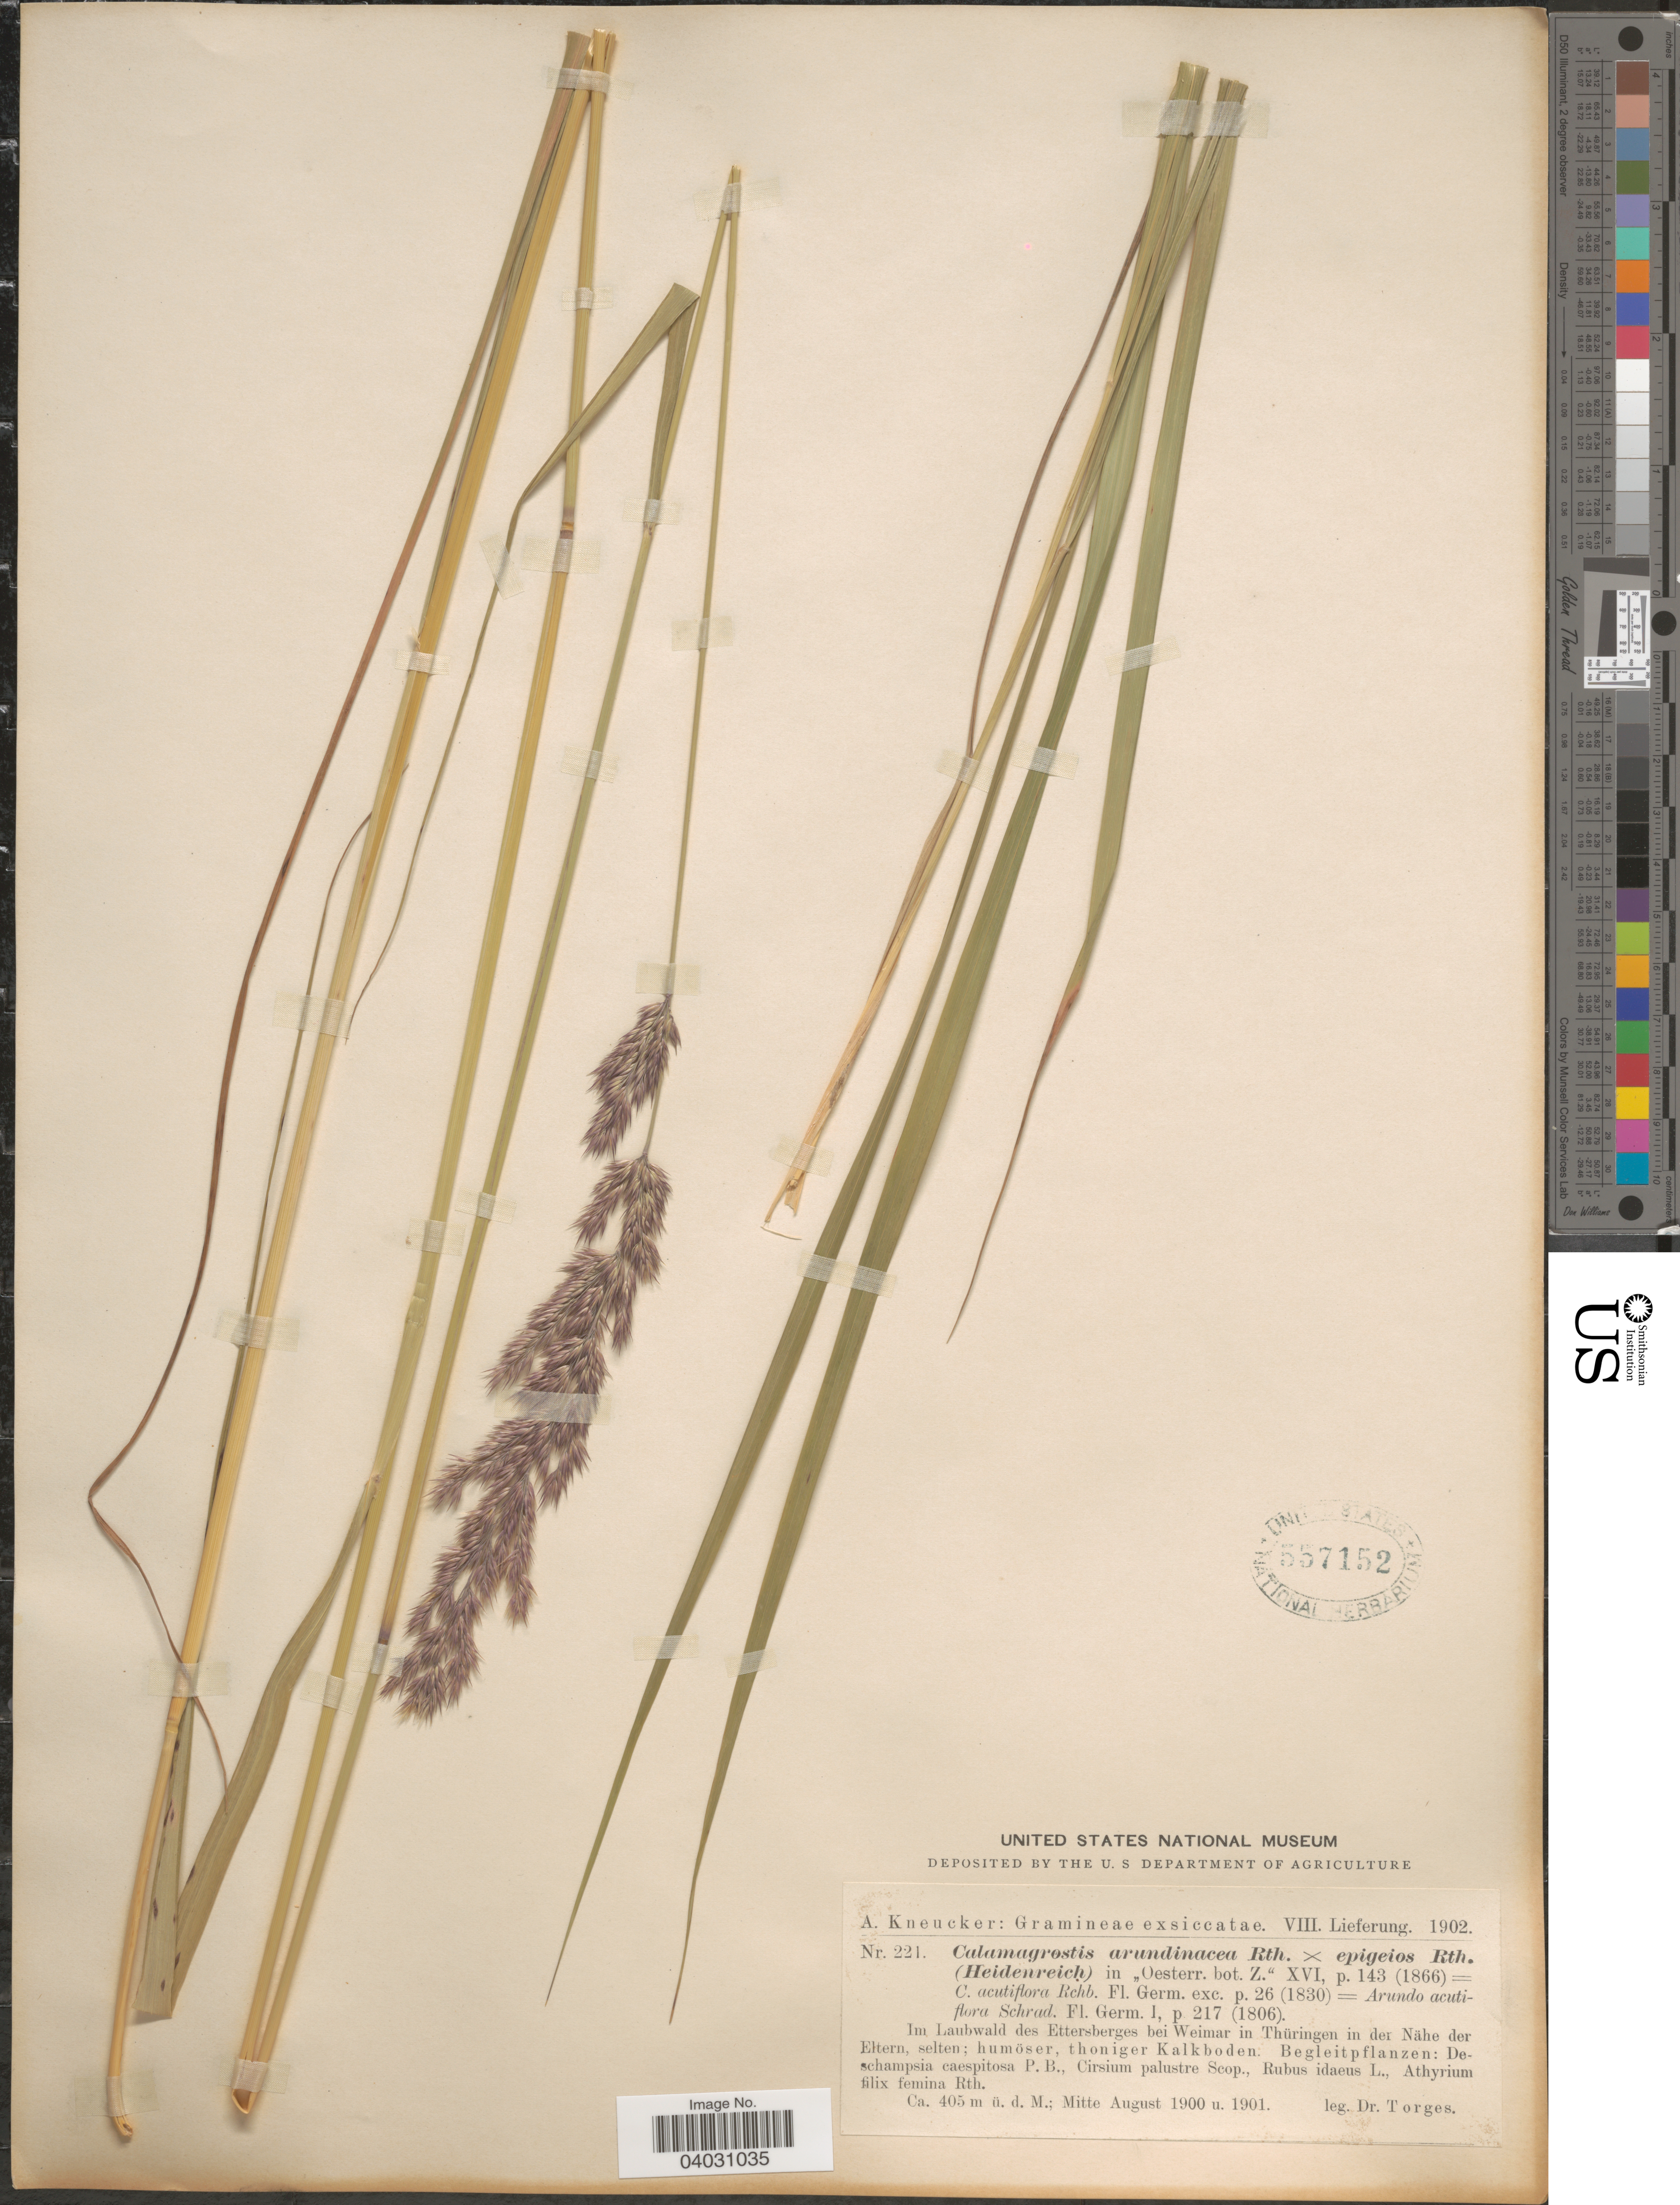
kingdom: Plantae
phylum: Tracheophyta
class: Liliopsida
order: Poales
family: Poaceae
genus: Calamagrostis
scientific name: Calamagrostis arundinacea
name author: (L.) Roth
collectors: Torges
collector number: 221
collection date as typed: Mitte August 1900 u. 1901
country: Germany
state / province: Thuringia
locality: Im Laubwald des Ettersberges bei Weimar in Thüringen in der Nähe der Eltern, selten; humöser, thoniger Kalkboden.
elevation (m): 405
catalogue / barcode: US 557152